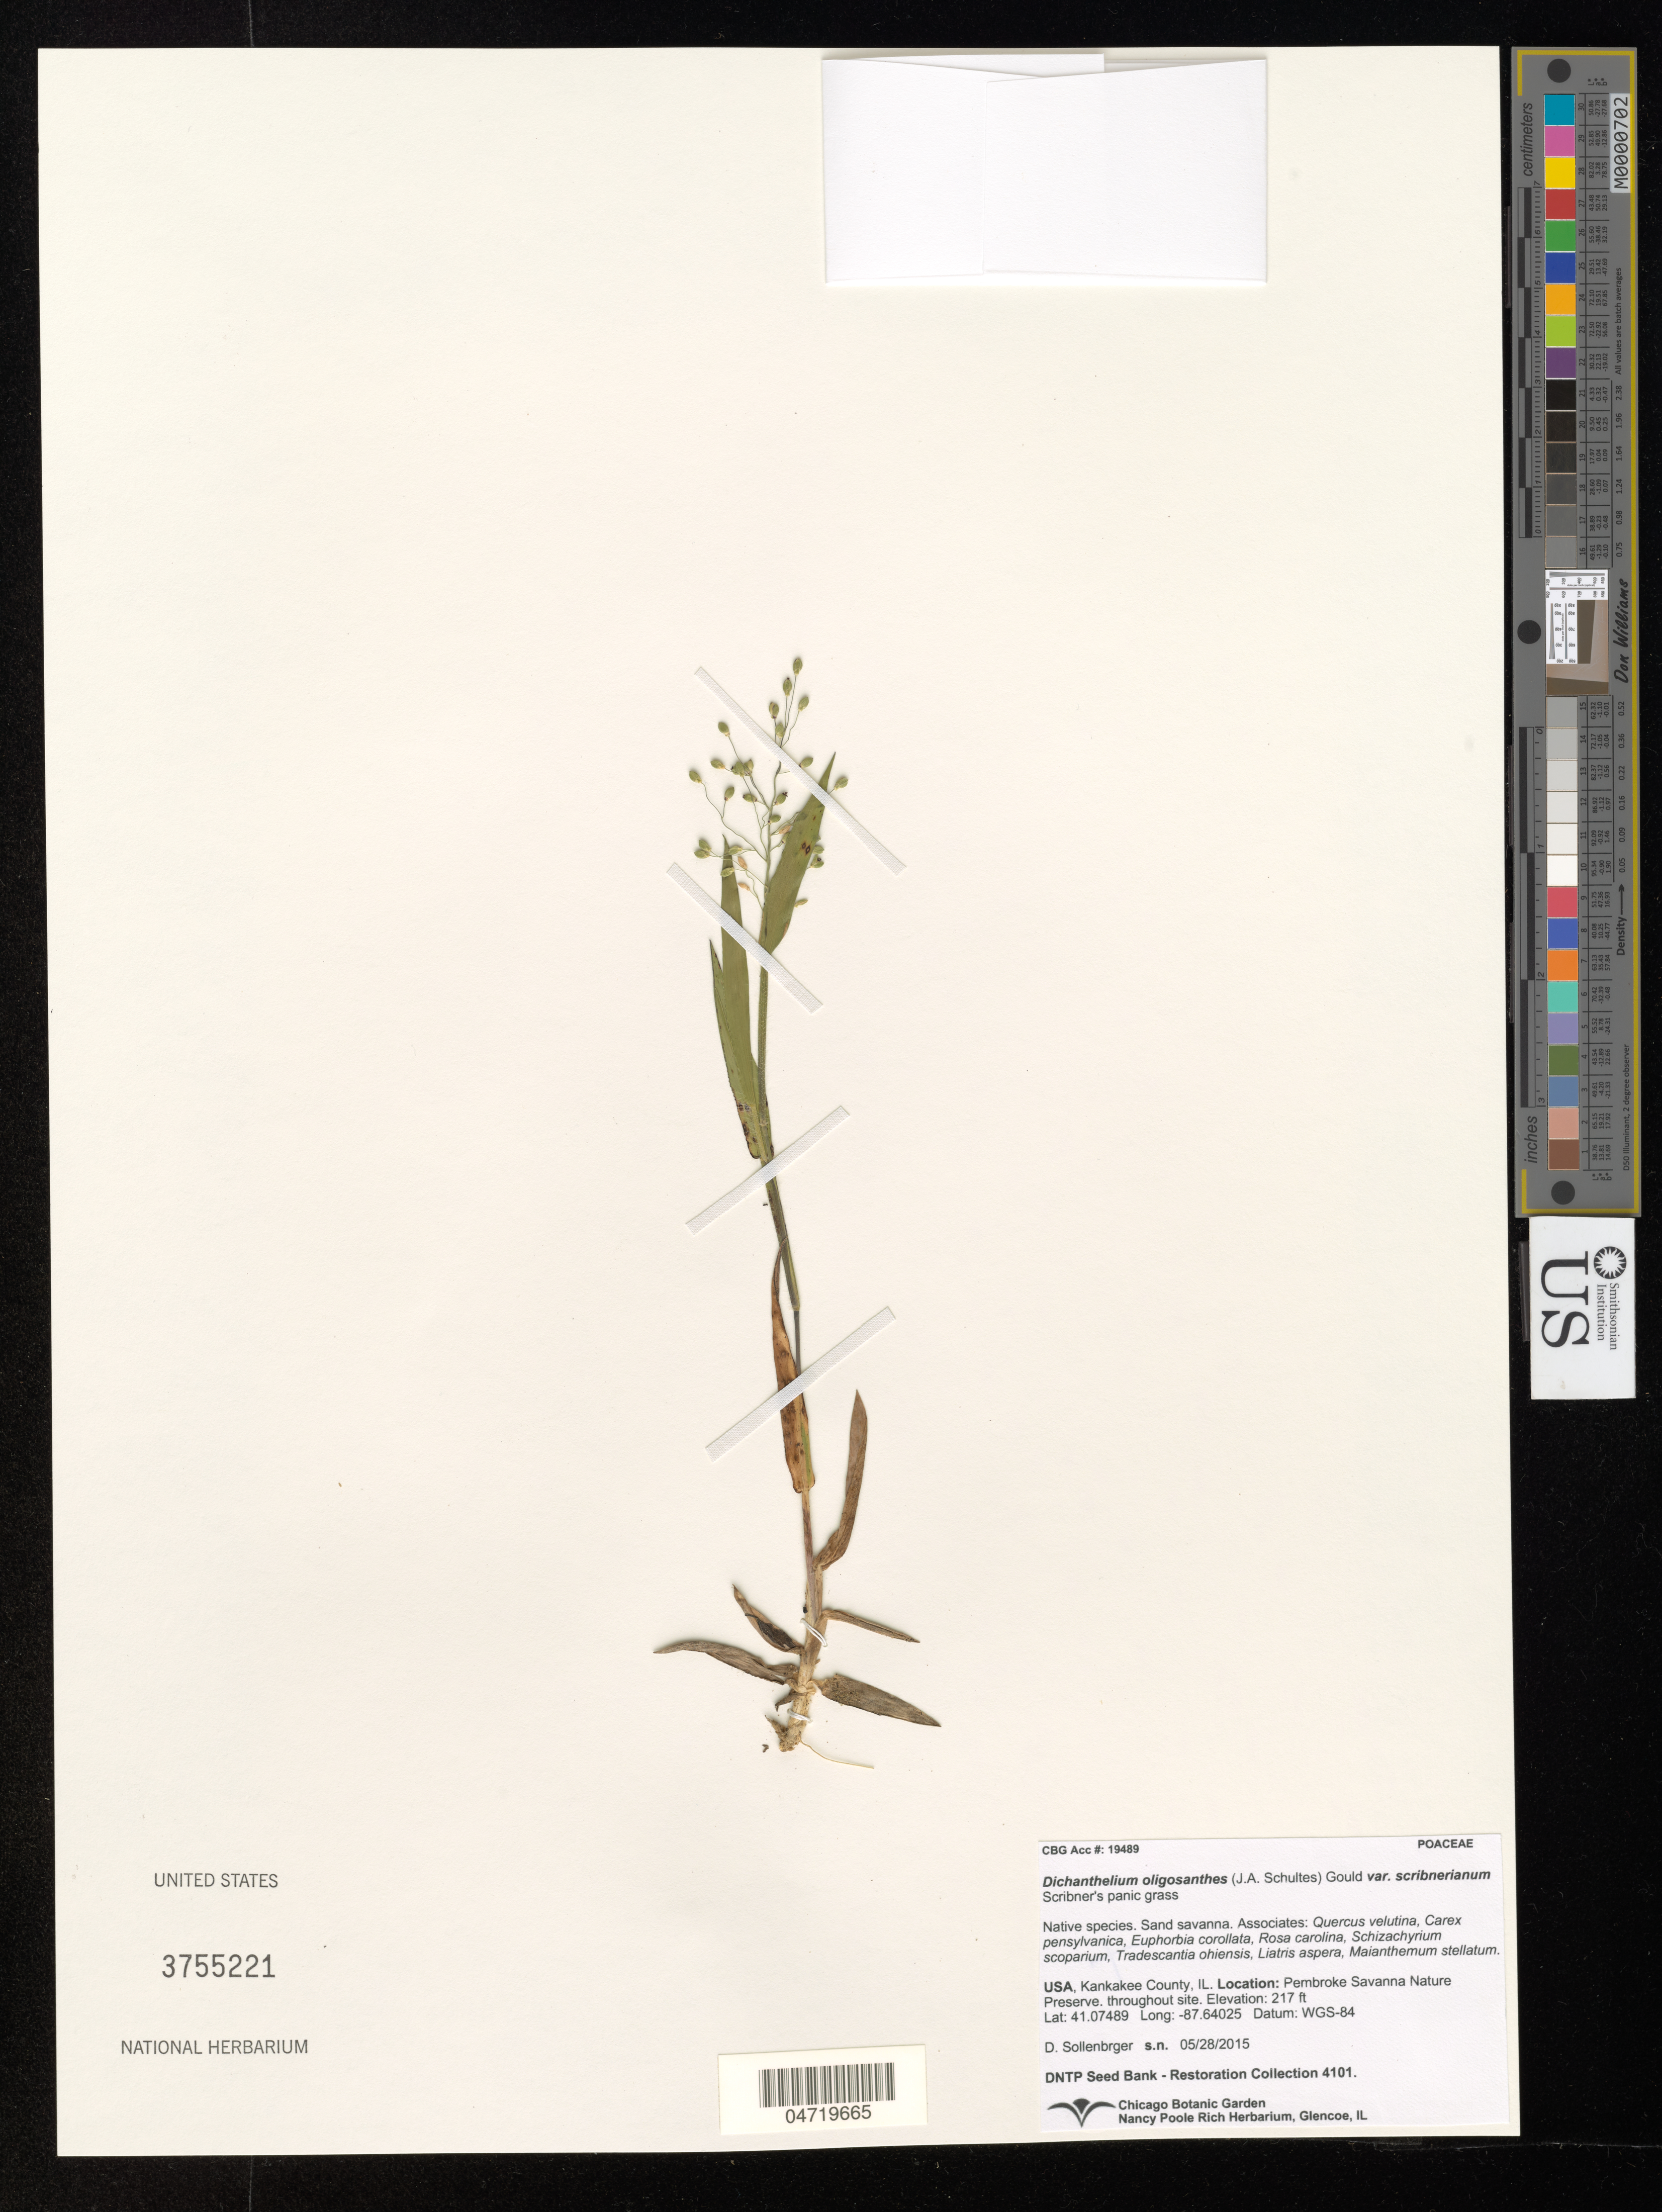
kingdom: Plantae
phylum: Tracheophyta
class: Liliopsida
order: Poales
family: Poaceae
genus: Dichanthelium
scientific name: Dichanthelium oligosanthes var. scribnerianum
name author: (Nash) Gould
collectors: D. Sollenberger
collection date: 2015-05-28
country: United States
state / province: Illinois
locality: Kankakee County, IL. Pembroke Savanna Nature Preserve. throughout site.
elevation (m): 66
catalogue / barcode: US 3755221